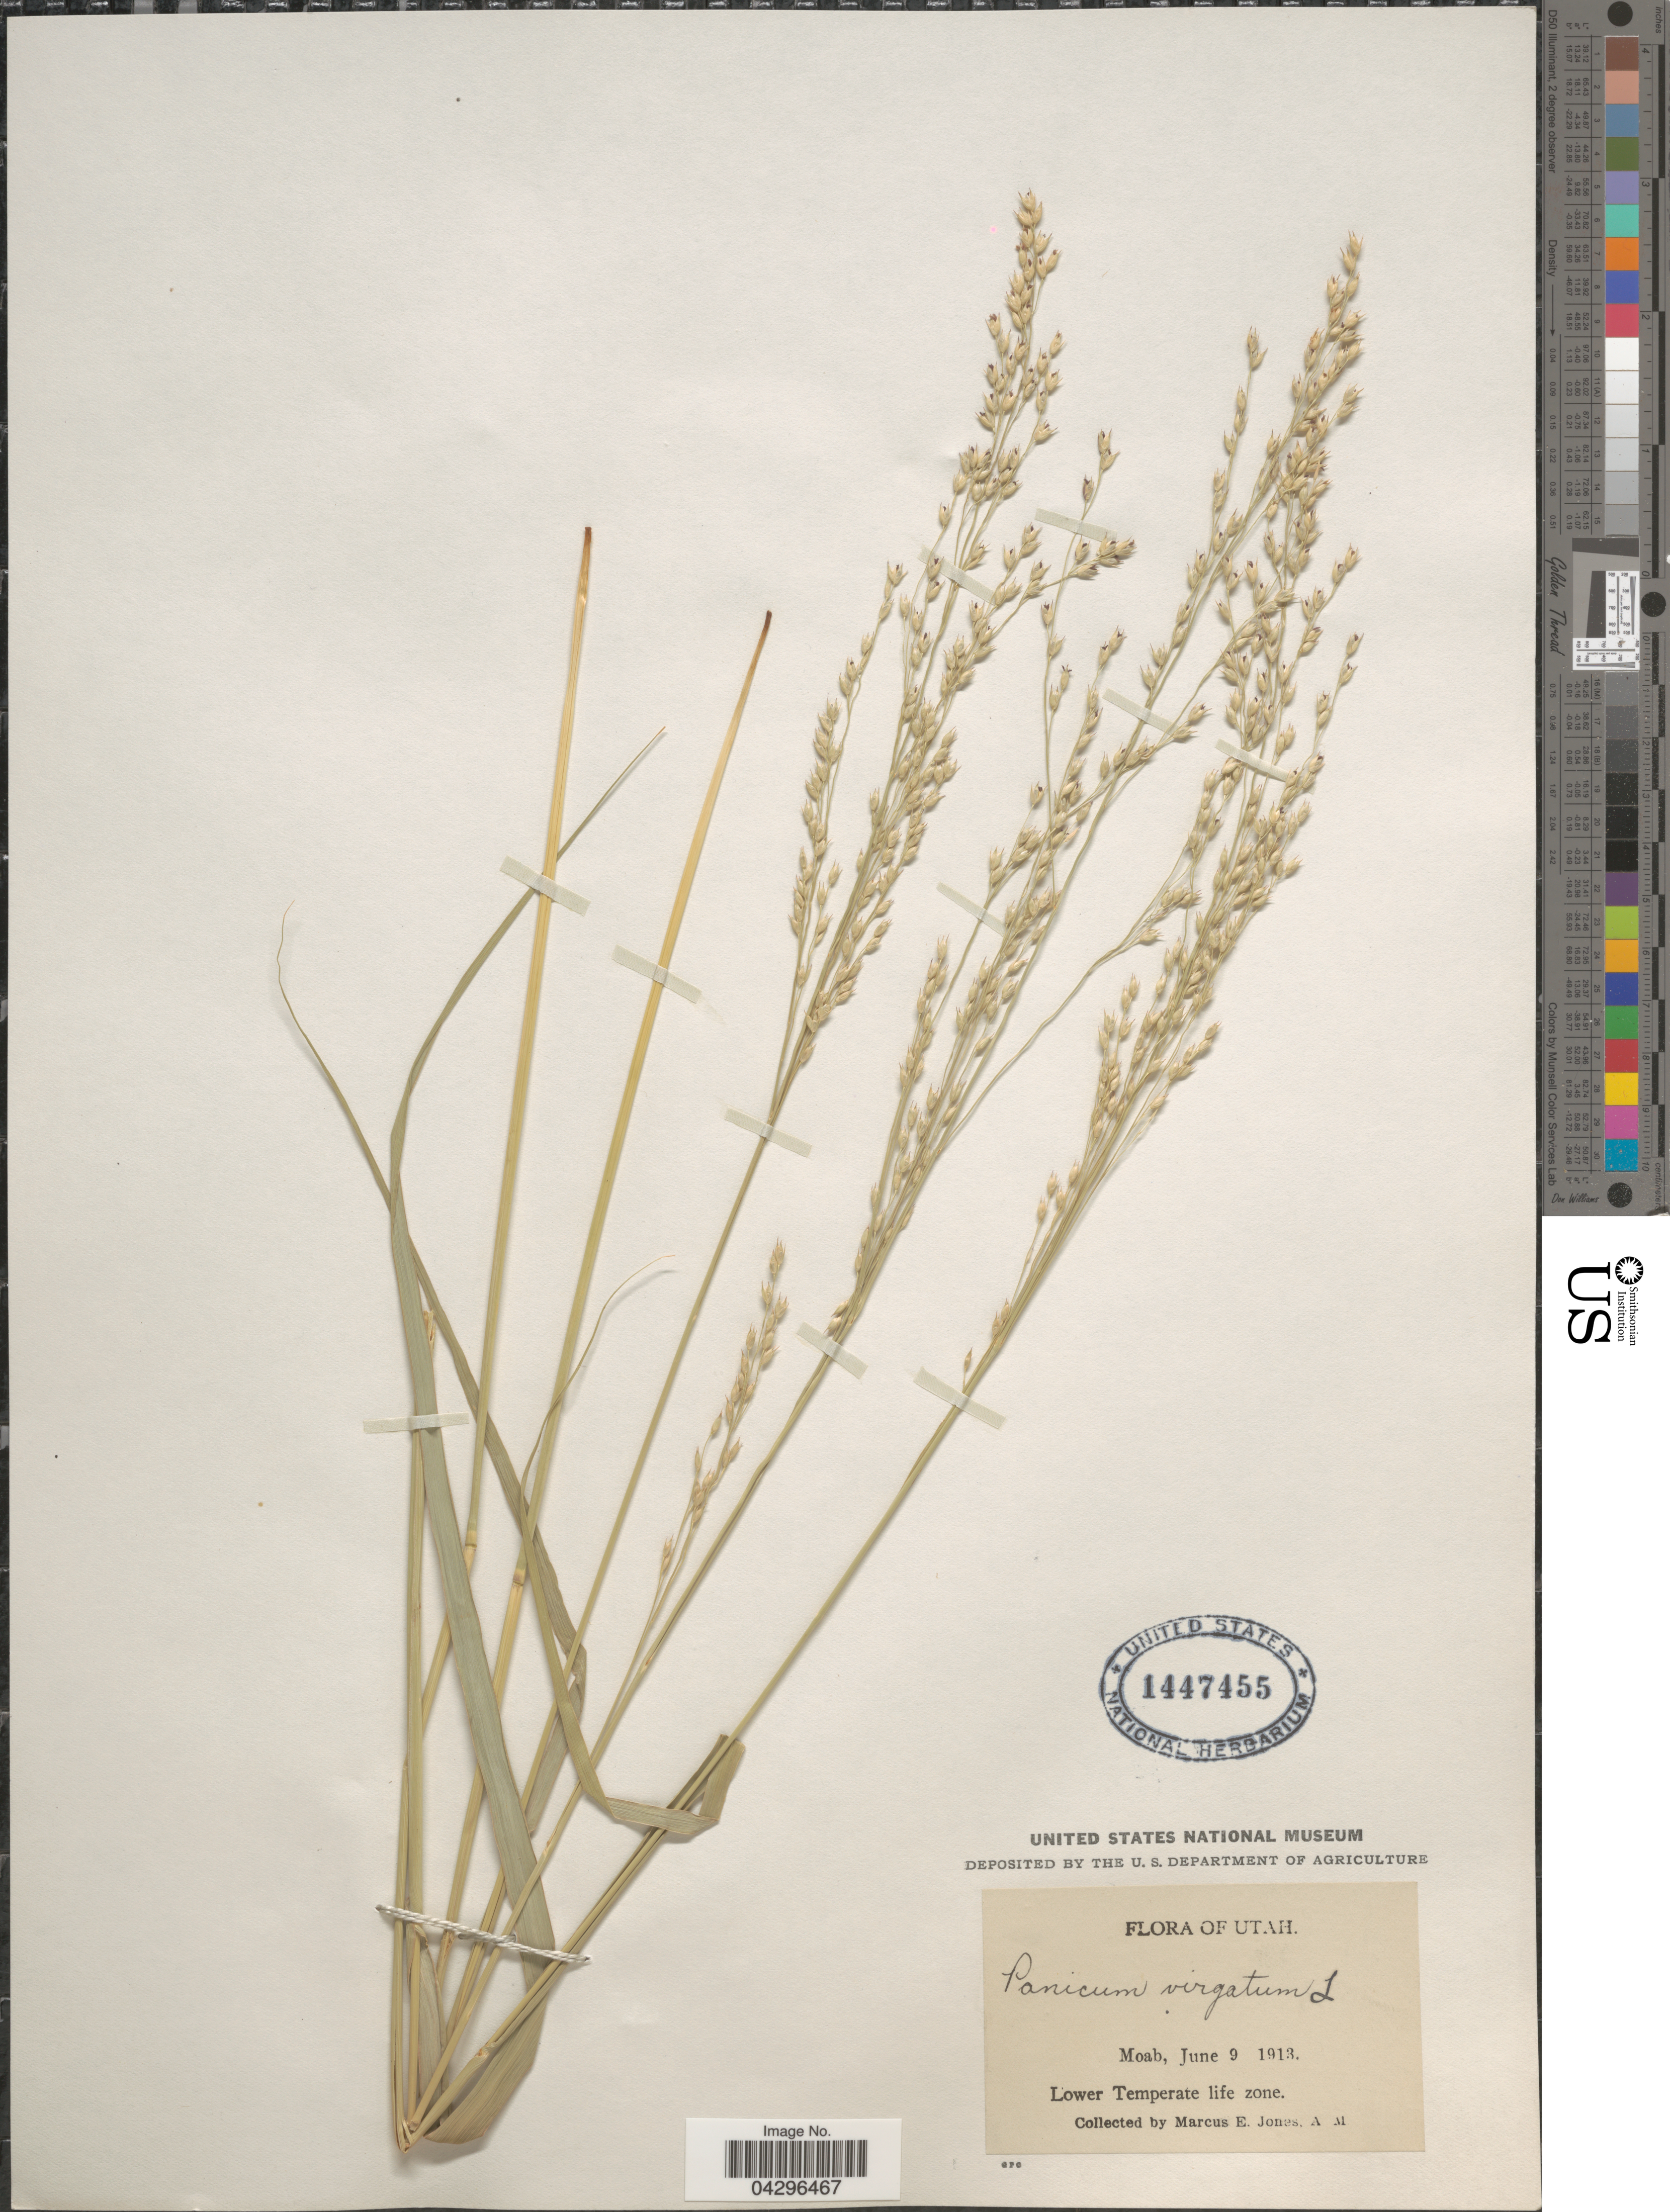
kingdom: Plantae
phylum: Tracheophyta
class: Liliopsida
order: Poales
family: Poaceae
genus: Panicum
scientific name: Panicum virgatum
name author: L.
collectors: M. E. Jones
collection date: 1913-06-09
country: United States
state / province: Utah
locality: Moab. Lower Temperate life zone.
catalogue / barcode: US 1447455